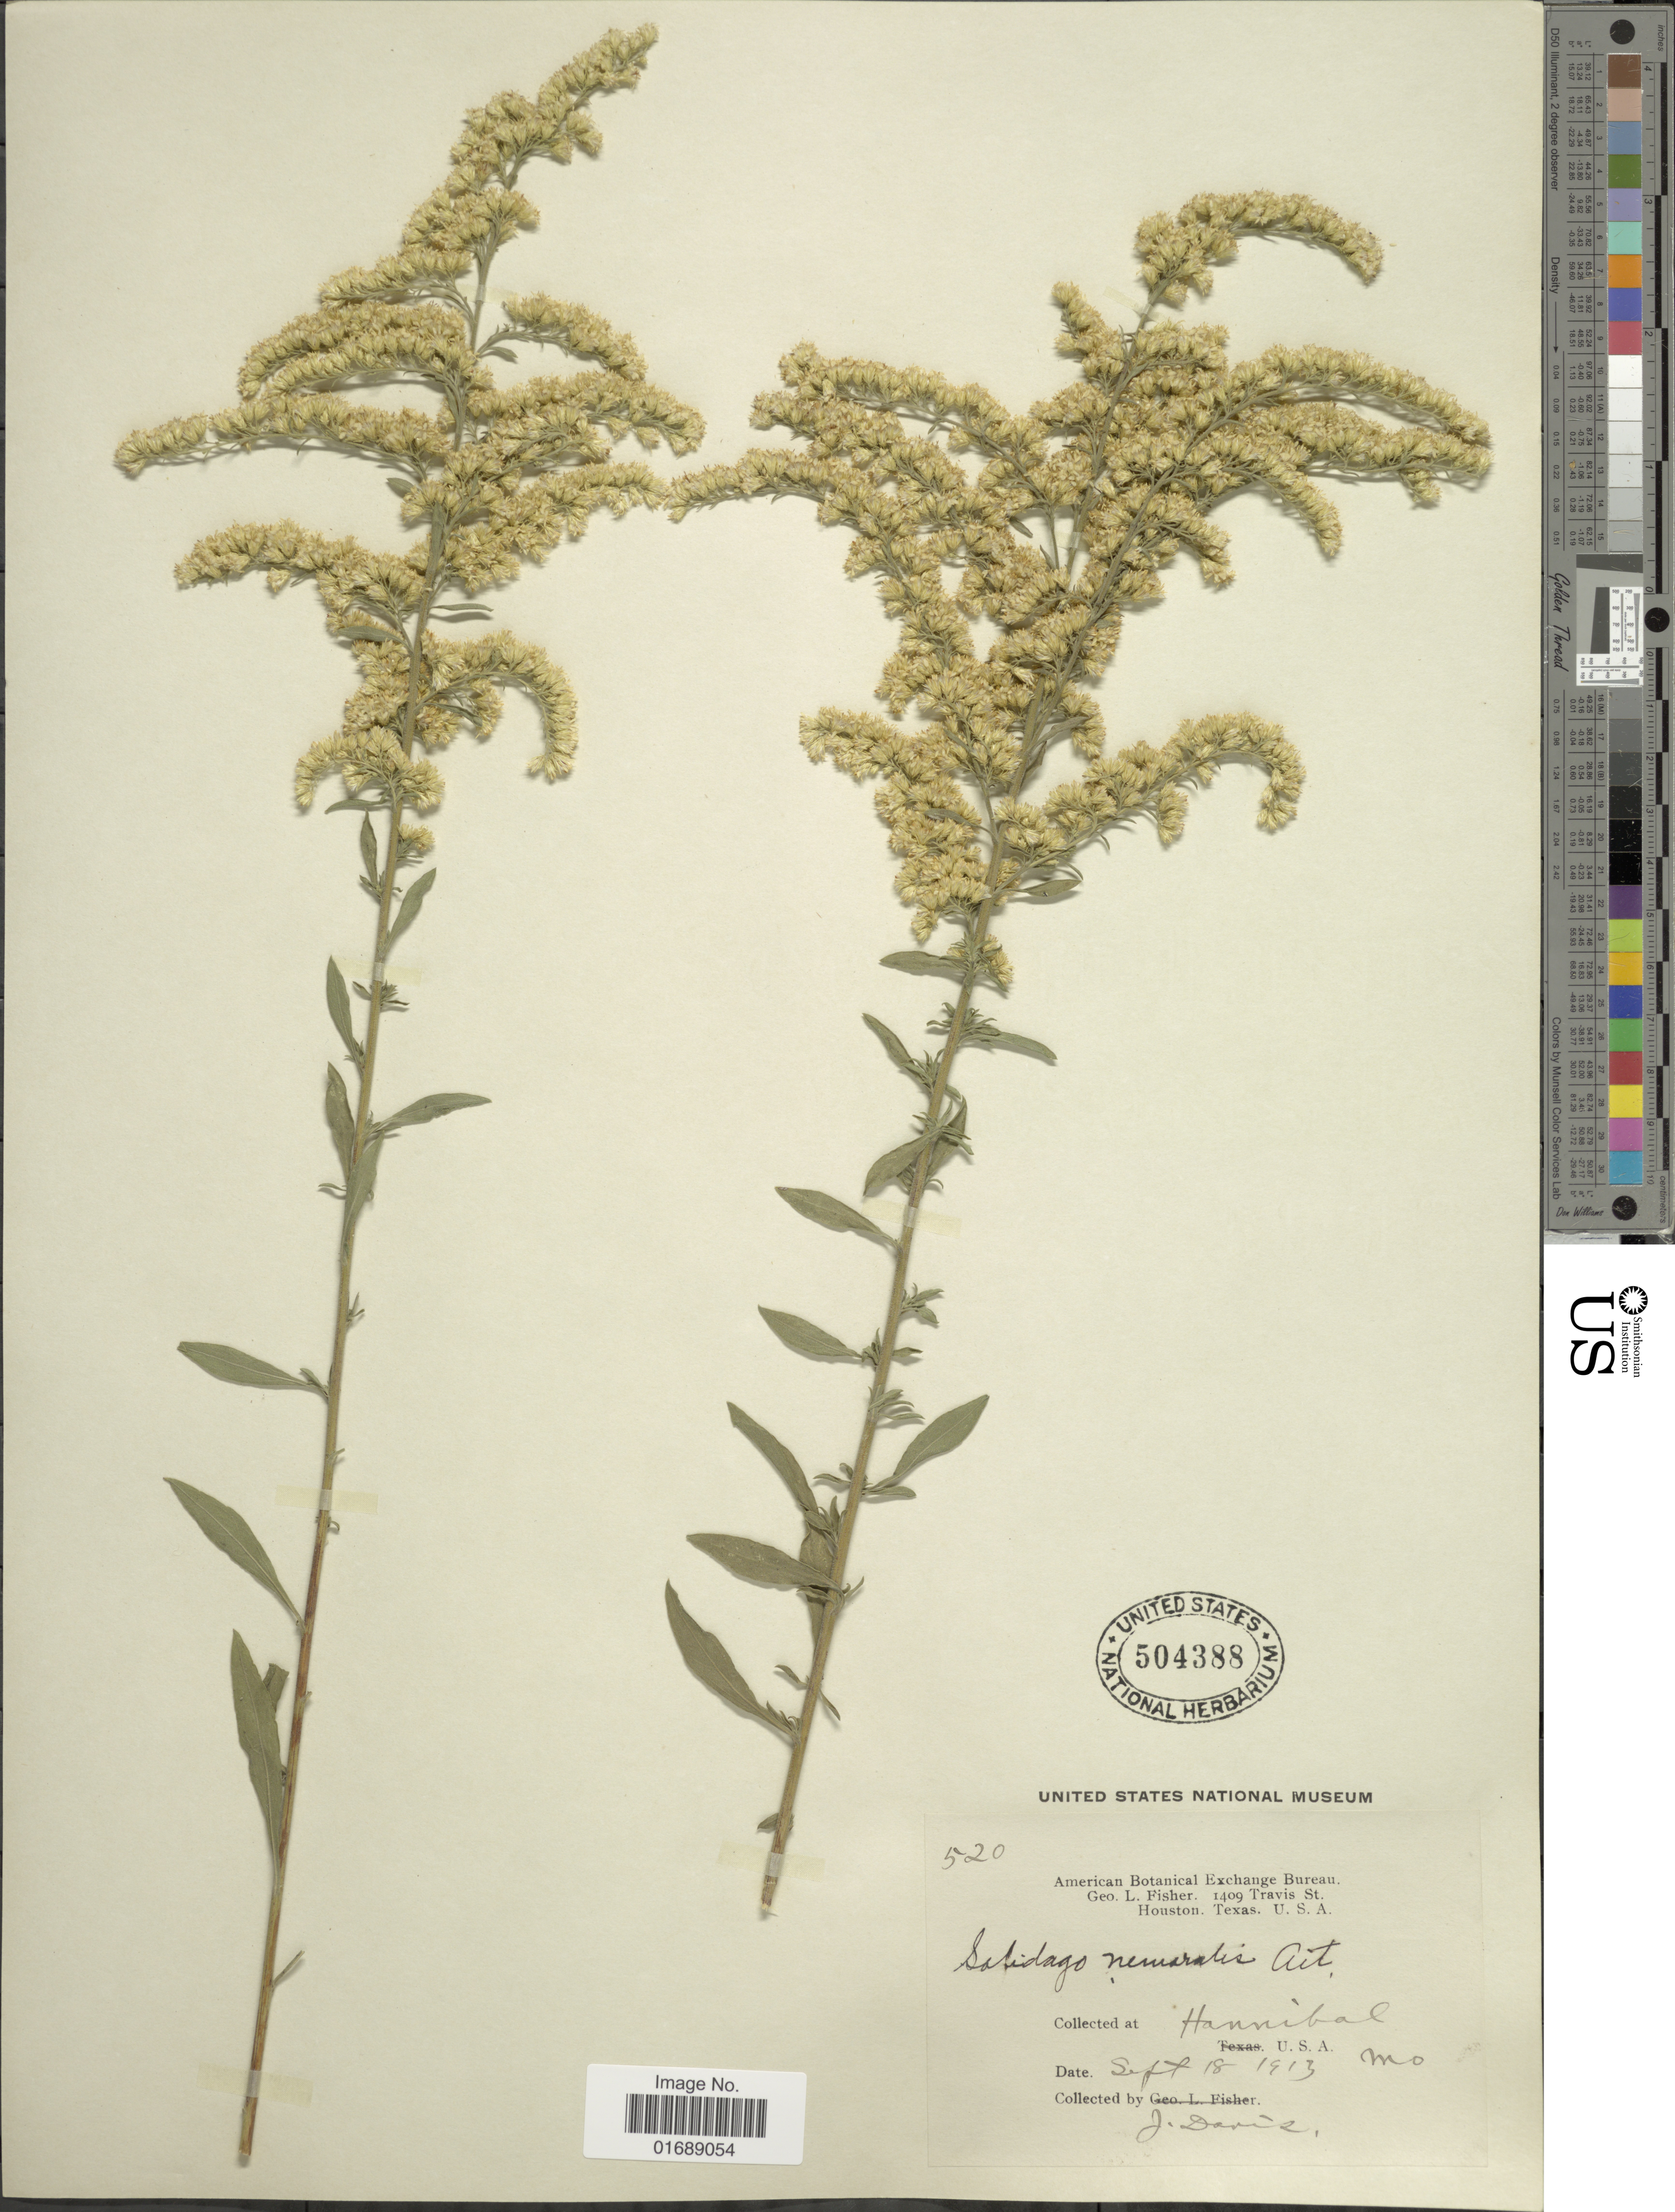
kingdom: Plantae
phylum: Tracheophyta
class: Magnoliopsida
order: Asterales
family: Asteraceae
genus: Solidago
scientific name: Solidago nemoralis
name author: Aiton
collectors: J. Davis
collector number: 520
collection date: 1913-09-18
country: United States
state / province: Missouri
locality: Hannibal, Mo.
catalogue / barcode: US 504388